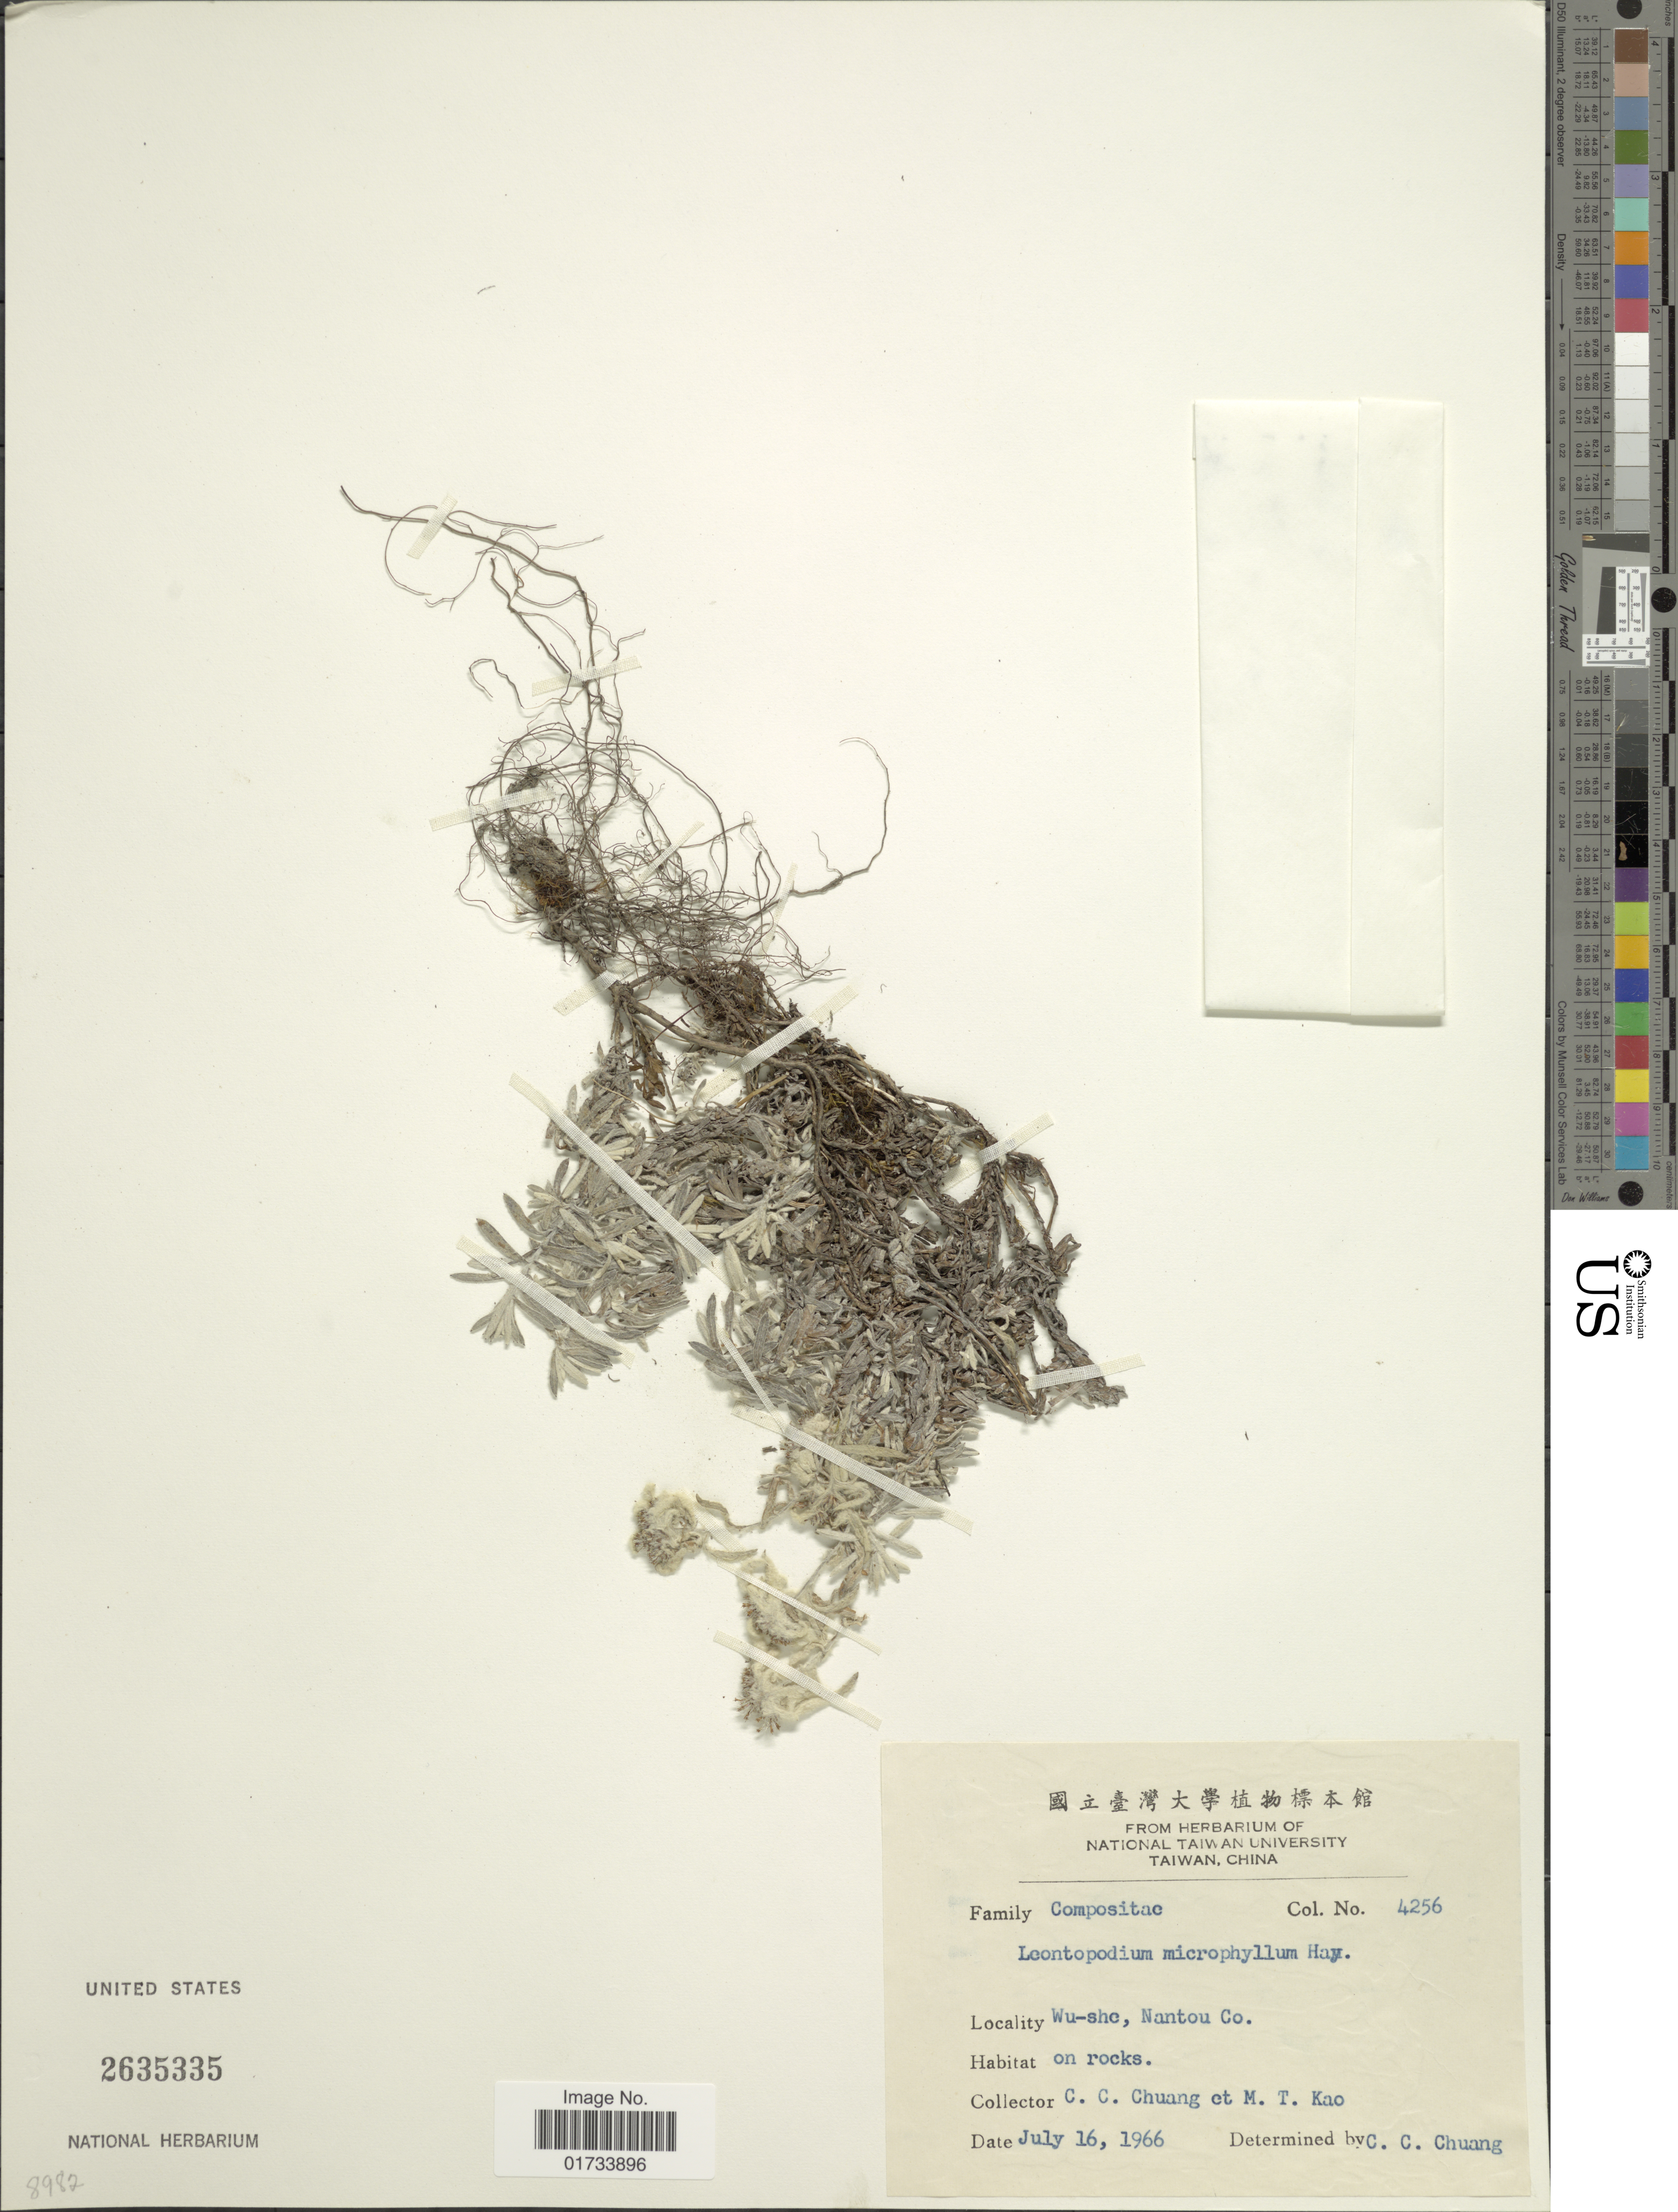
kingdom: Plantae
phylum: Tracheophyta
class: Magnoliopsida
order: Asterales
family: Asteraceae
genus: Leontopodium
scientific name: Leontopodium microphyllum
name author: Hayata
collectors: C. C. Chuang & M. T. Kao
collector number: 4256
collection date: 1966-07-16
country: Taiwan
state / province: Nantou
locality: Wu-she, Nantou Co., on rocks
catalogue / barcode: US 2635335